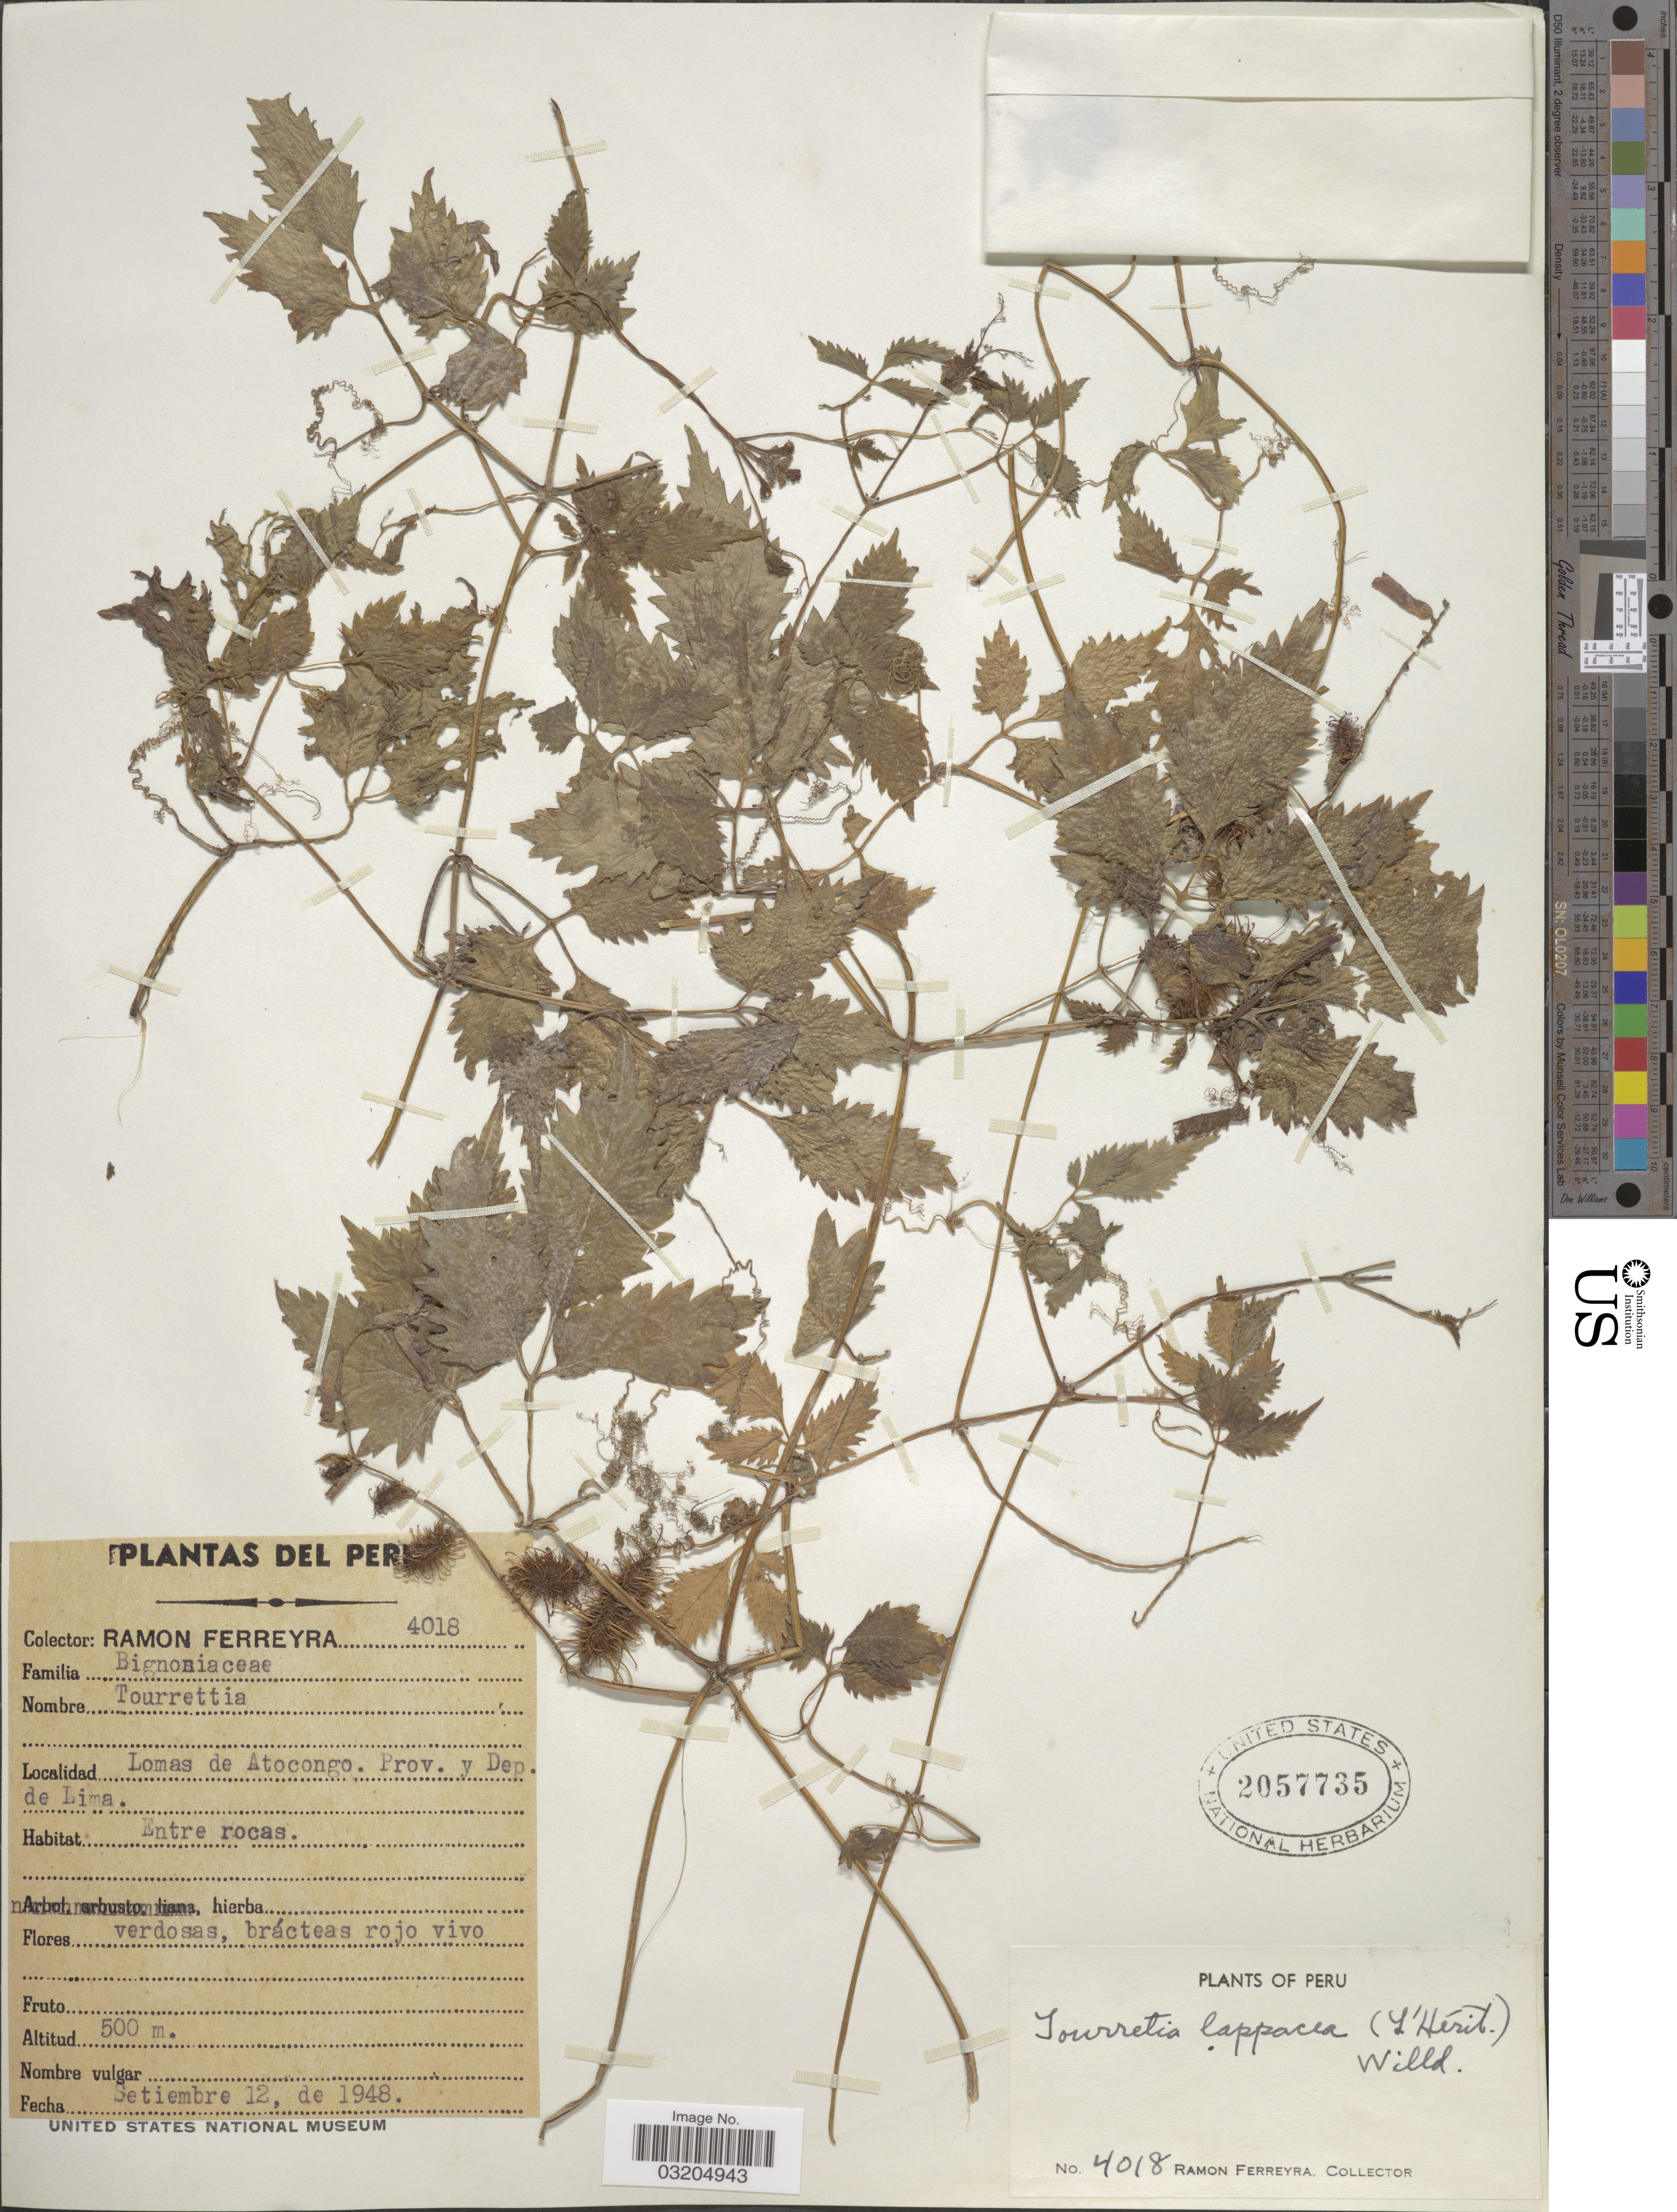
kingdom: Plantae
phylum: Tracheophyta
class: Magnoliopsida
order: Lamiales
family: Bignoniaceae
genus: Tourrettia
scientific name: Tourrettia lappacea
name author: (L'Hér.) Willd.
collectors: R. A. Ferreyra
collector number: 4018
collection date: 1948-09-12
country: Peru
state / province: Lima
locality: Lomas de Atacongo. Prov. y Dep. de Lima.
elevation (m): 500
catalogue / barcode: US 2057735